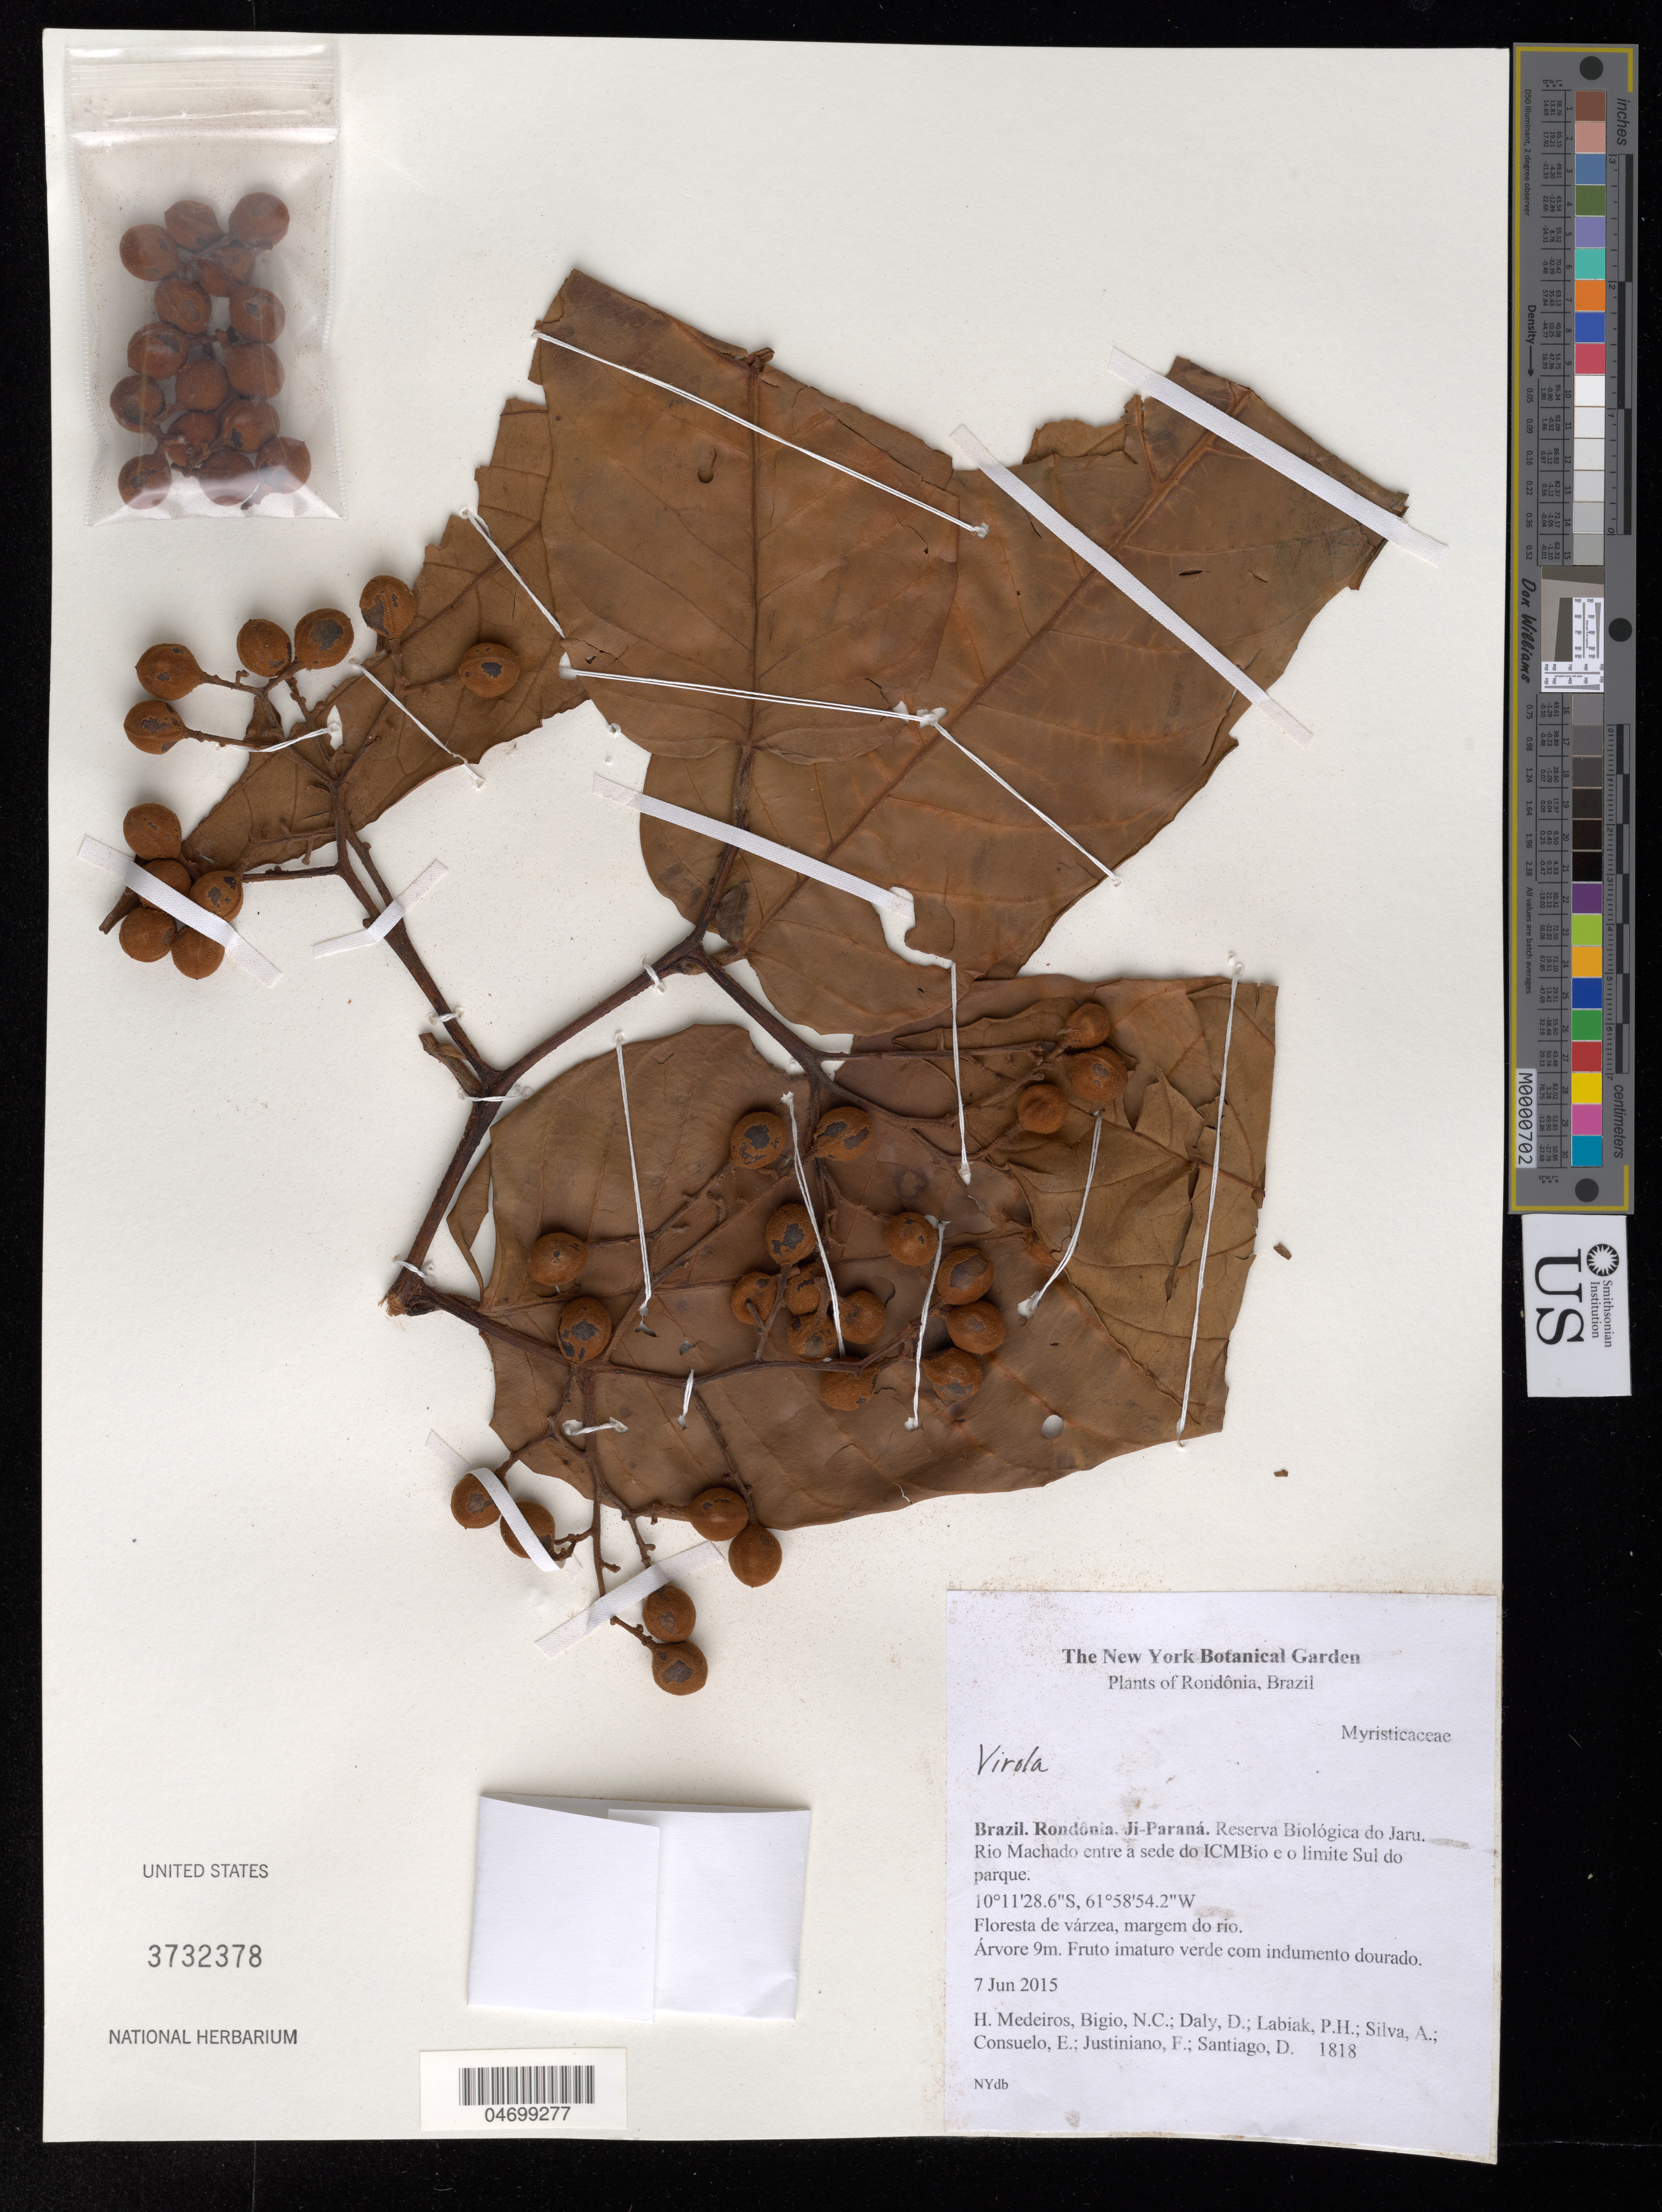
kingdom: Plantae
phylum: Tracheophyta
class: Magnoliopsida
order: Magnoliales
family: Myristicaceae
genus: Virola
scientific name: Virola sp.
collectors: H. Medeiros, N. C. Bigio, D. Daly, P. H. Labiak & et al.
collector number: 1818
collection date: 2015-06-07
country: Brazil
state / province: Rondônia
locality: Ji-Paraná. Reserva Biológica do Jaru. Rio Machado entre a sede do ICMBio e o limite Sul do parque.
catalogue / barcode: US 3732378